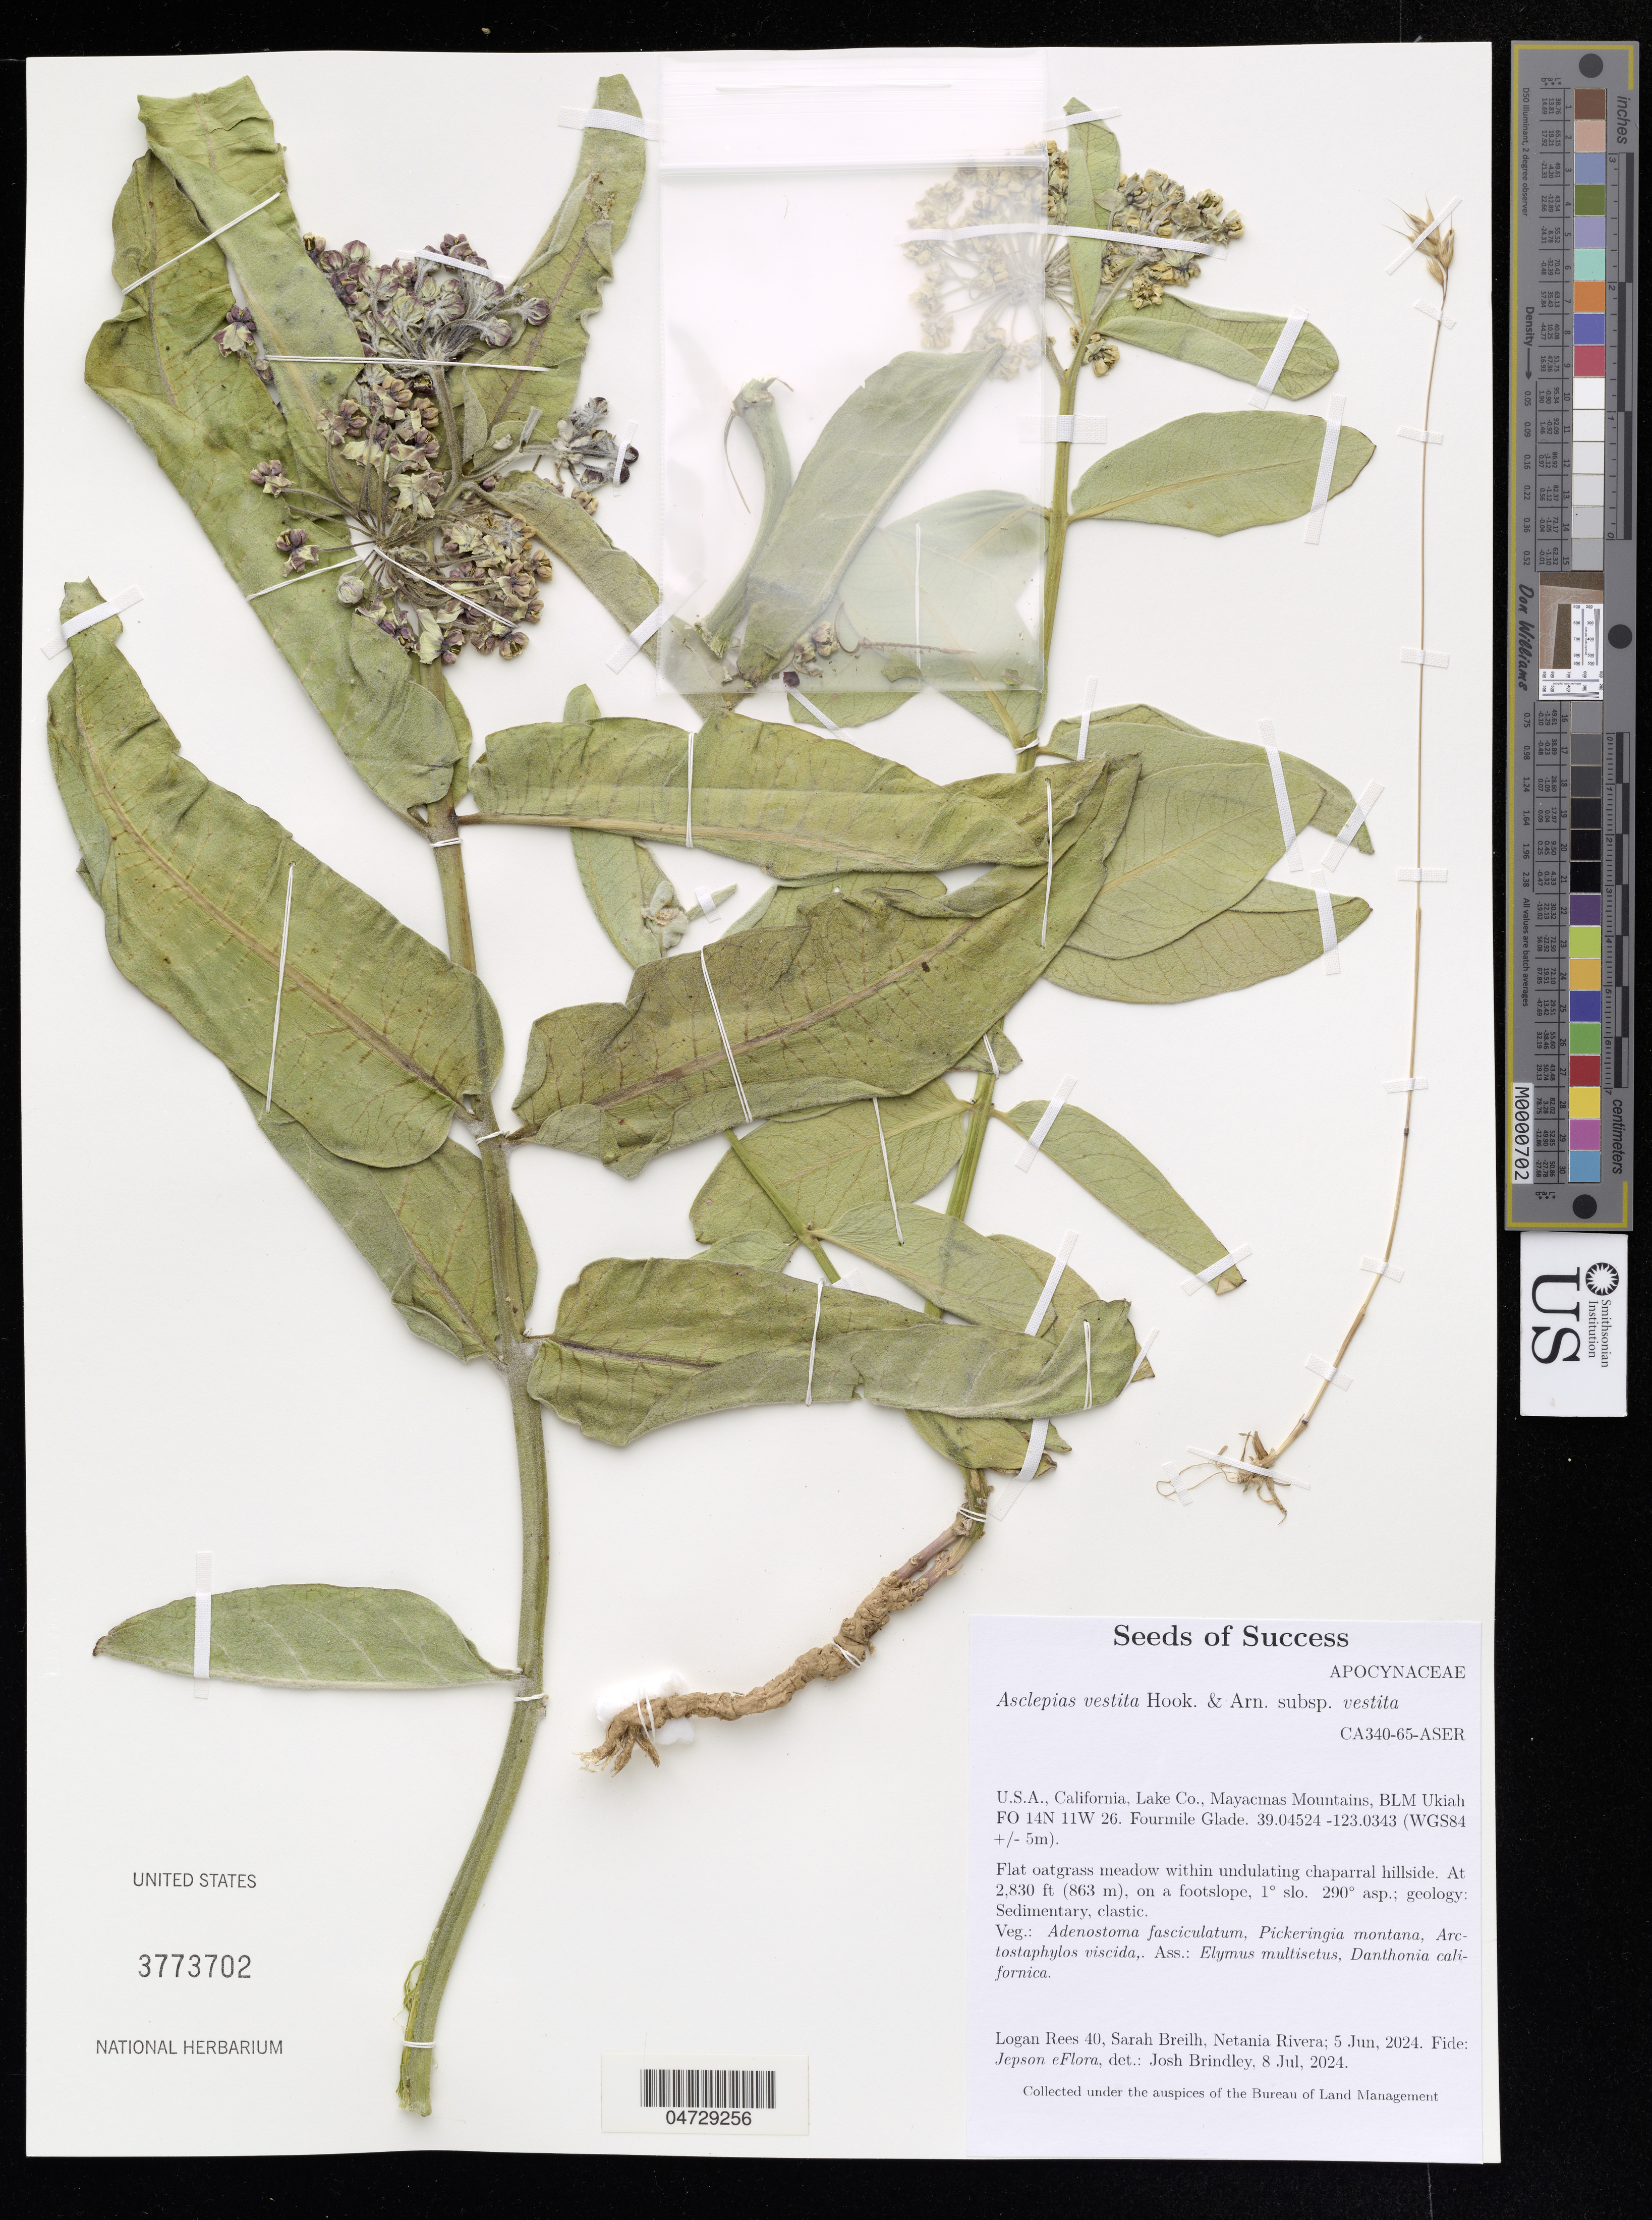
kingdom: Plantae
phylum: Tracheophyta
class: Magnoliopsida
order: Gentianales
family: Apocynaceae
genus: Asclepias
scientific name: Asclepias vestita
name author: Hook. & Arn.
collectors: L. Rees, S. Breilh & N. Rivera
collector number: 40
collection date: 2024-06-05/2024-07-08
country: United States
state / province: California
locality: U. S. A. California, Lake Co., Mayacmas Mountains, BLM Ukiah FO.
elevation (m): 863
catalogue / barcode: US 3773702